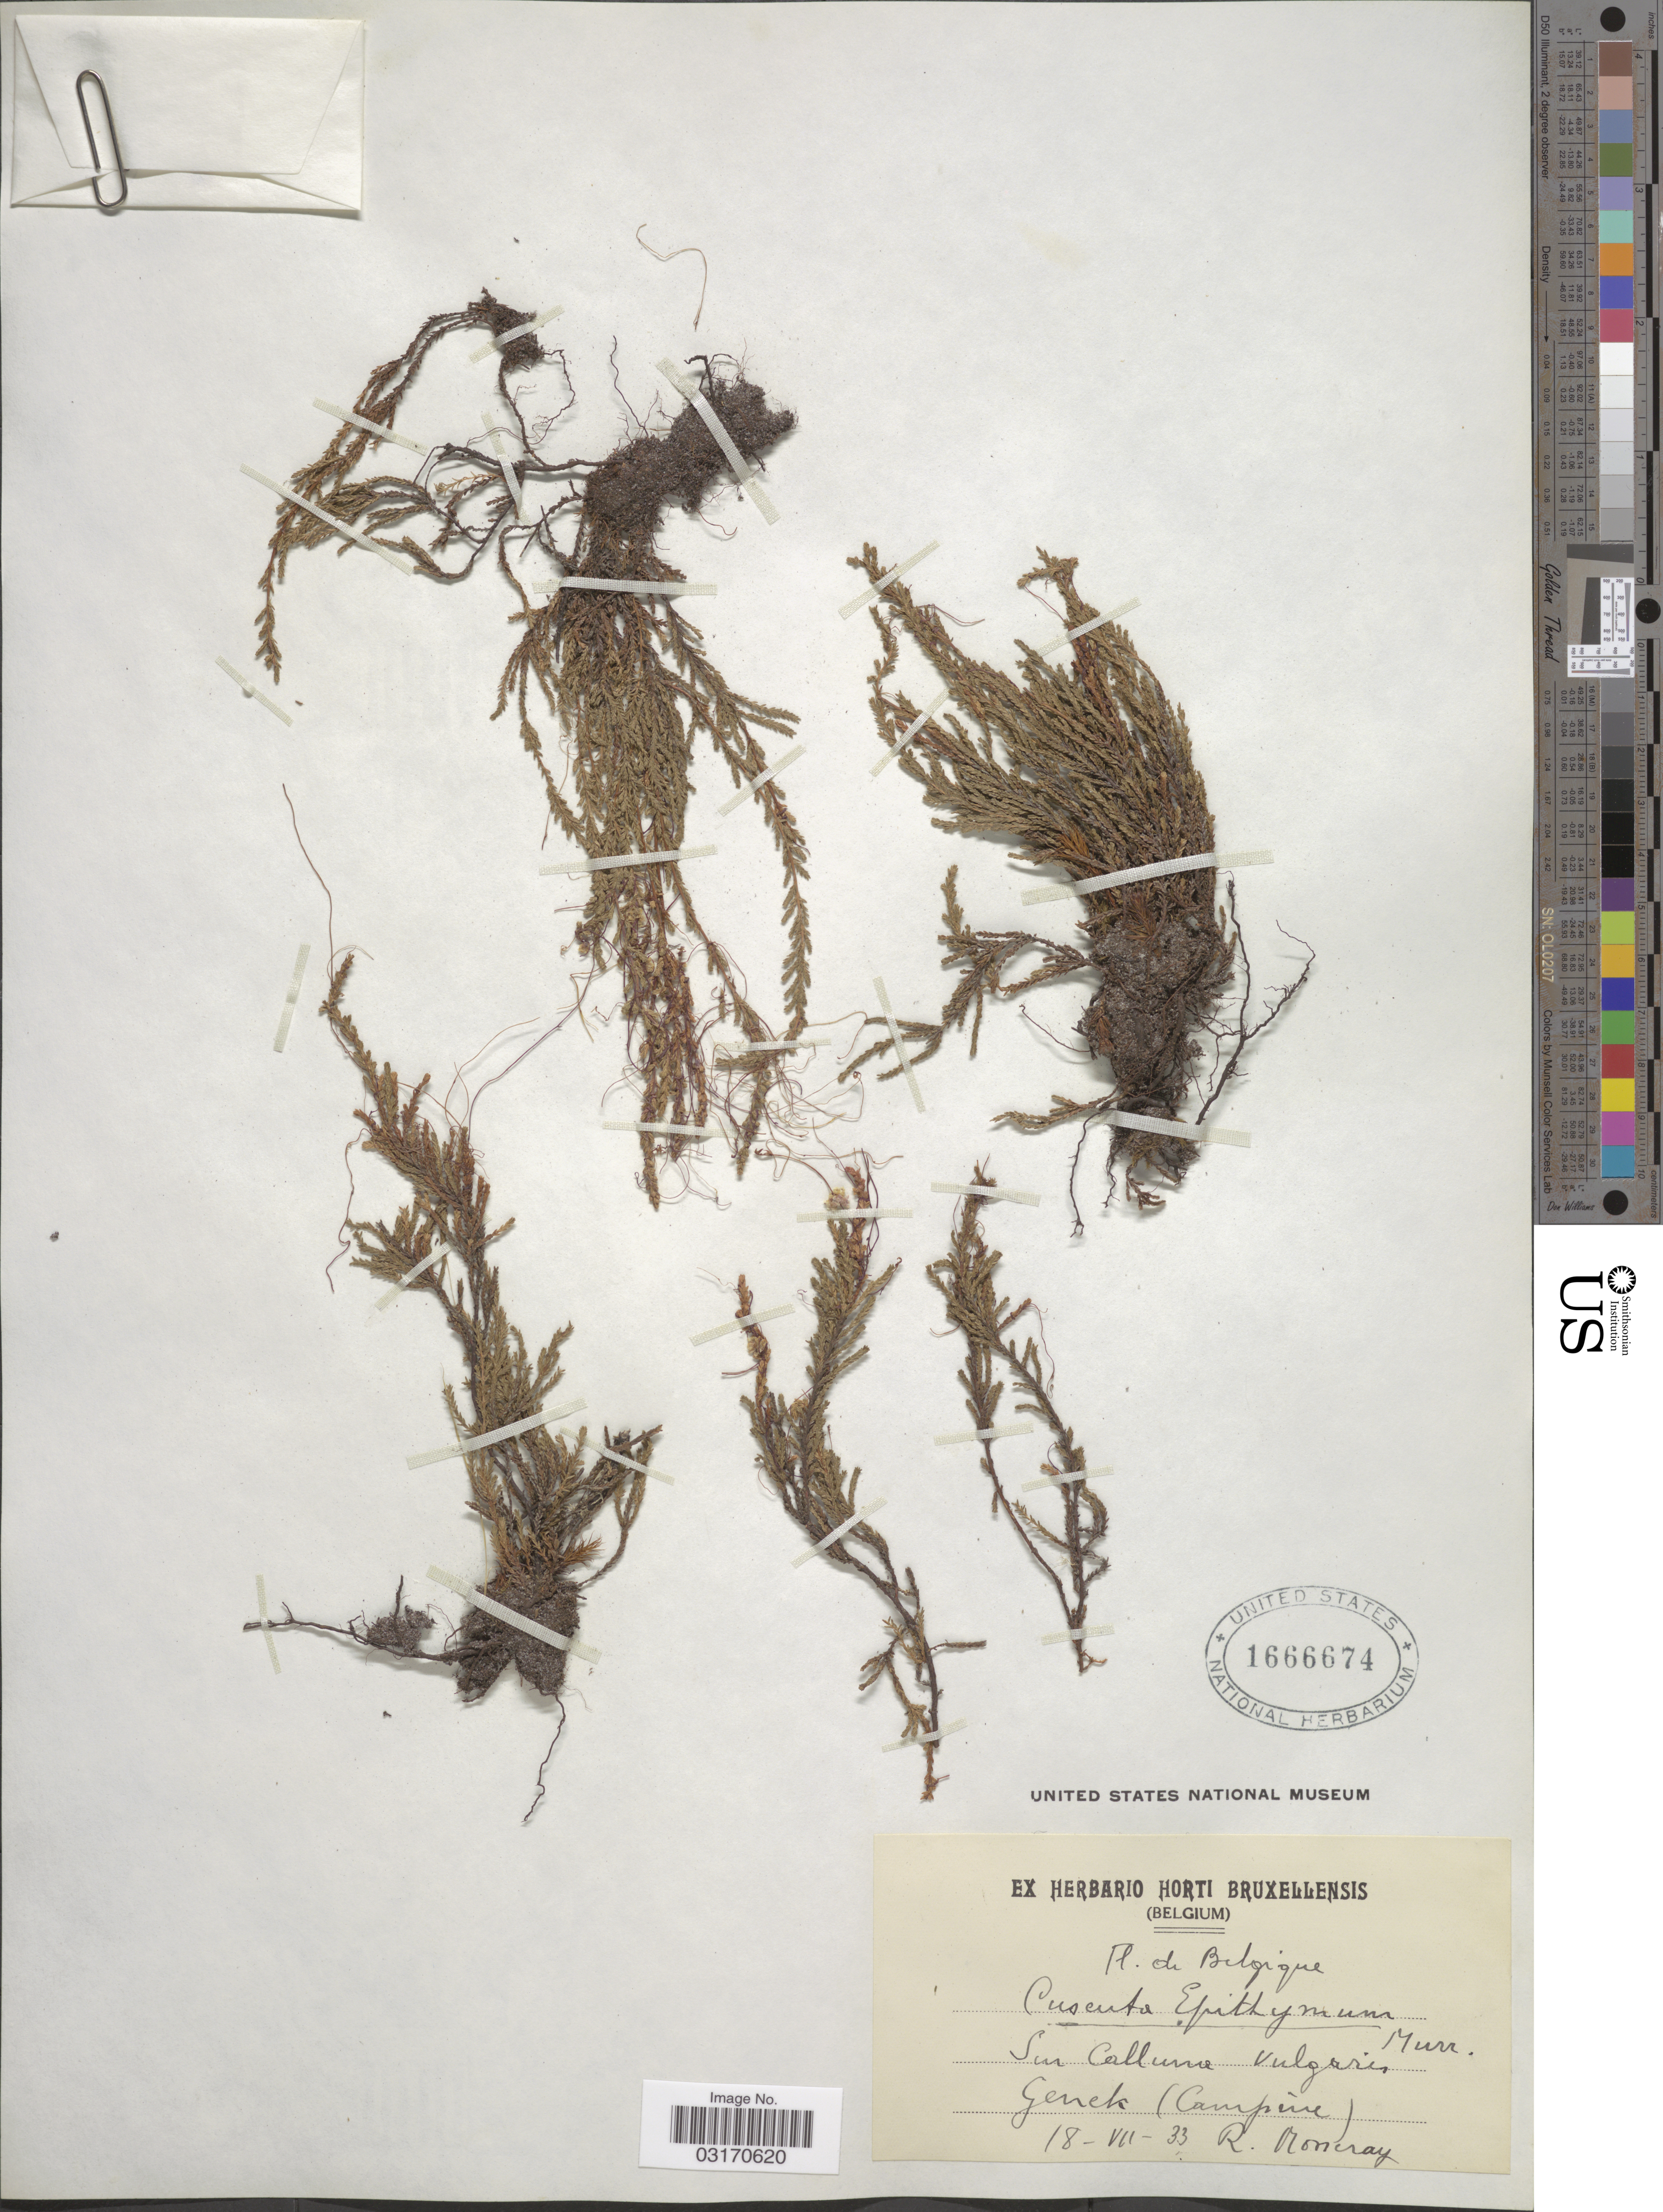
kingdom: Plantae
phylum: Tracheophyta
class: Magnoliopsida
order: Solanales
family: Convolvulaceae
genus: Cuscuta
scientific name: Cuscuta epithymum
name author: Murray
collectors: R. Moneray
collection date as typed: Transcribed d/m/y: 18/7/33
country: Belgium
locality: Sur Colluna vulgaris Genck (Campine).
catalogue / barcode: US 1666674